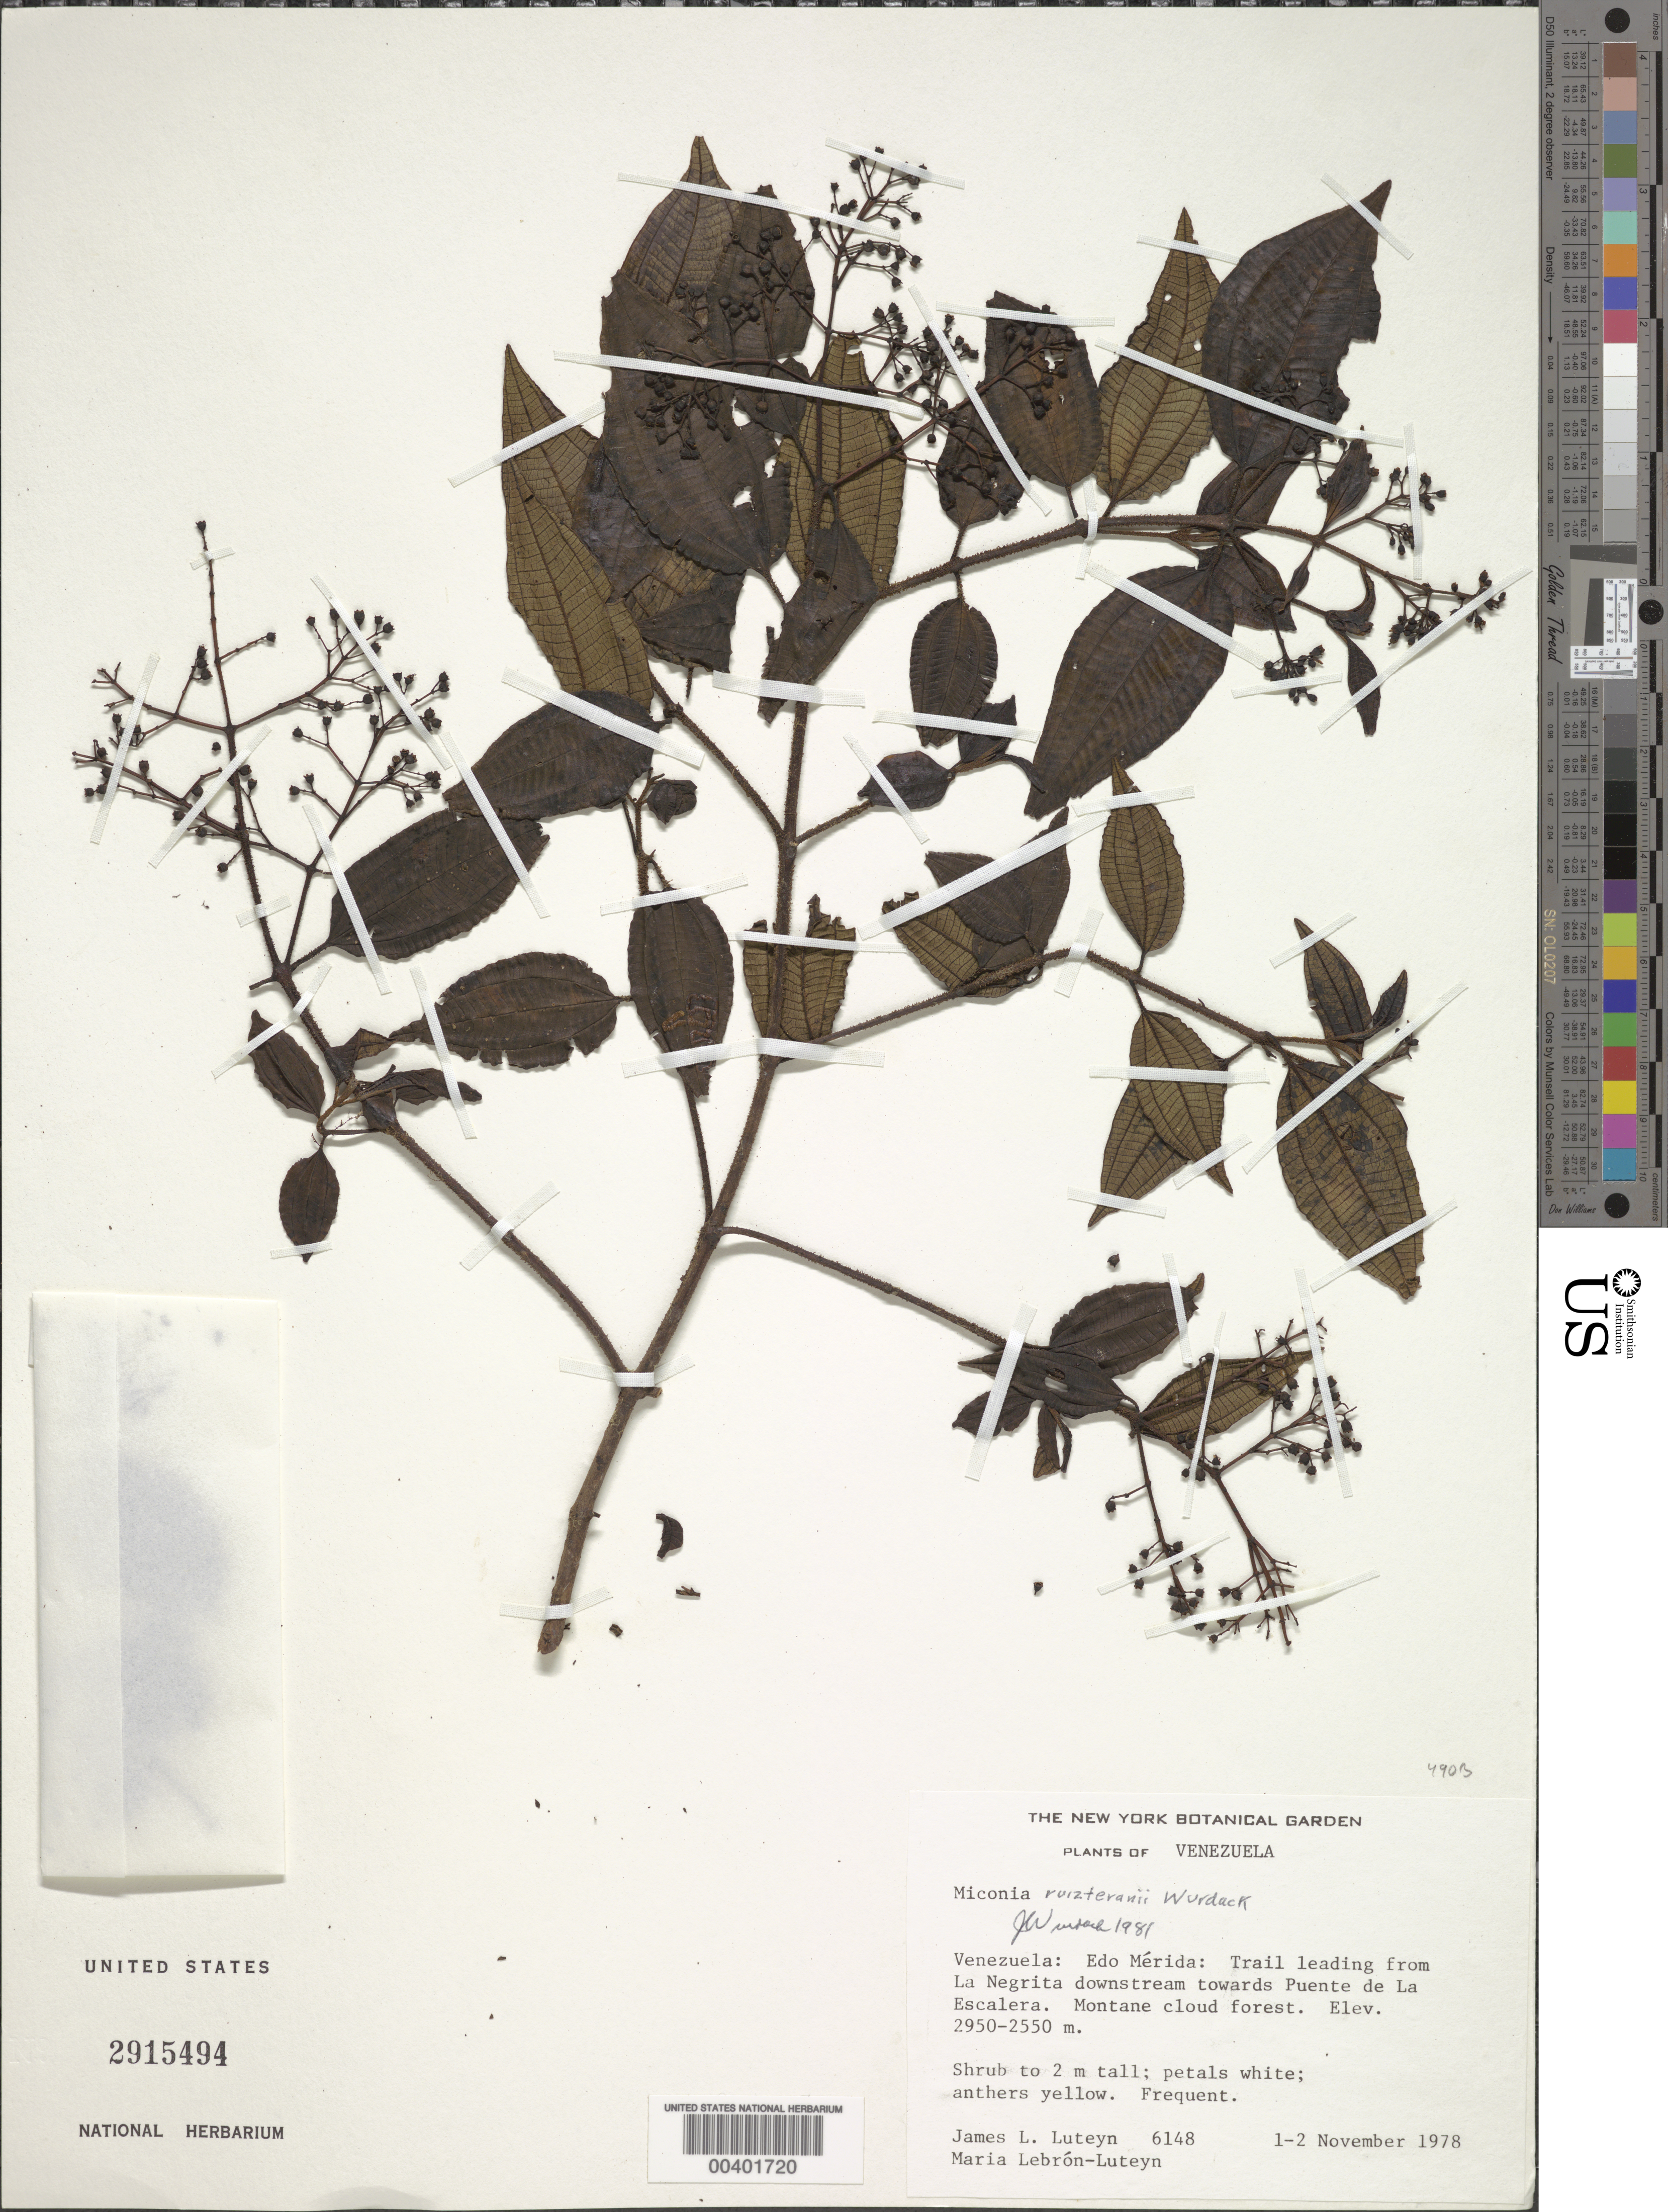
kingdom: Plantae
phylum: Tracheophyta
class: Magnoliopsida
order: Myrtales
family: Melastomataceae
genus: Miconia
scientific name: Miconia ruizteranii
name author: Wurdack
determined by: Wurdack, John J., (US), US (UNITED STATES)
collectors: J. L. Luteyn & M. L. Lebrón-Luteyn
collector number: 6148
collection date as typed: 01 Nov 1978 to 02 Nov 1978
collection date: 1978-11-01/1978-11-02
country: Venezuela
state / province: Mérida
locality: Trail leading from La Negrita downstream towards Puente de La Escalera. Escalera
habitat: Montane cloud forest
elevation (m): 2950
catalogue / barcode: US 2915494